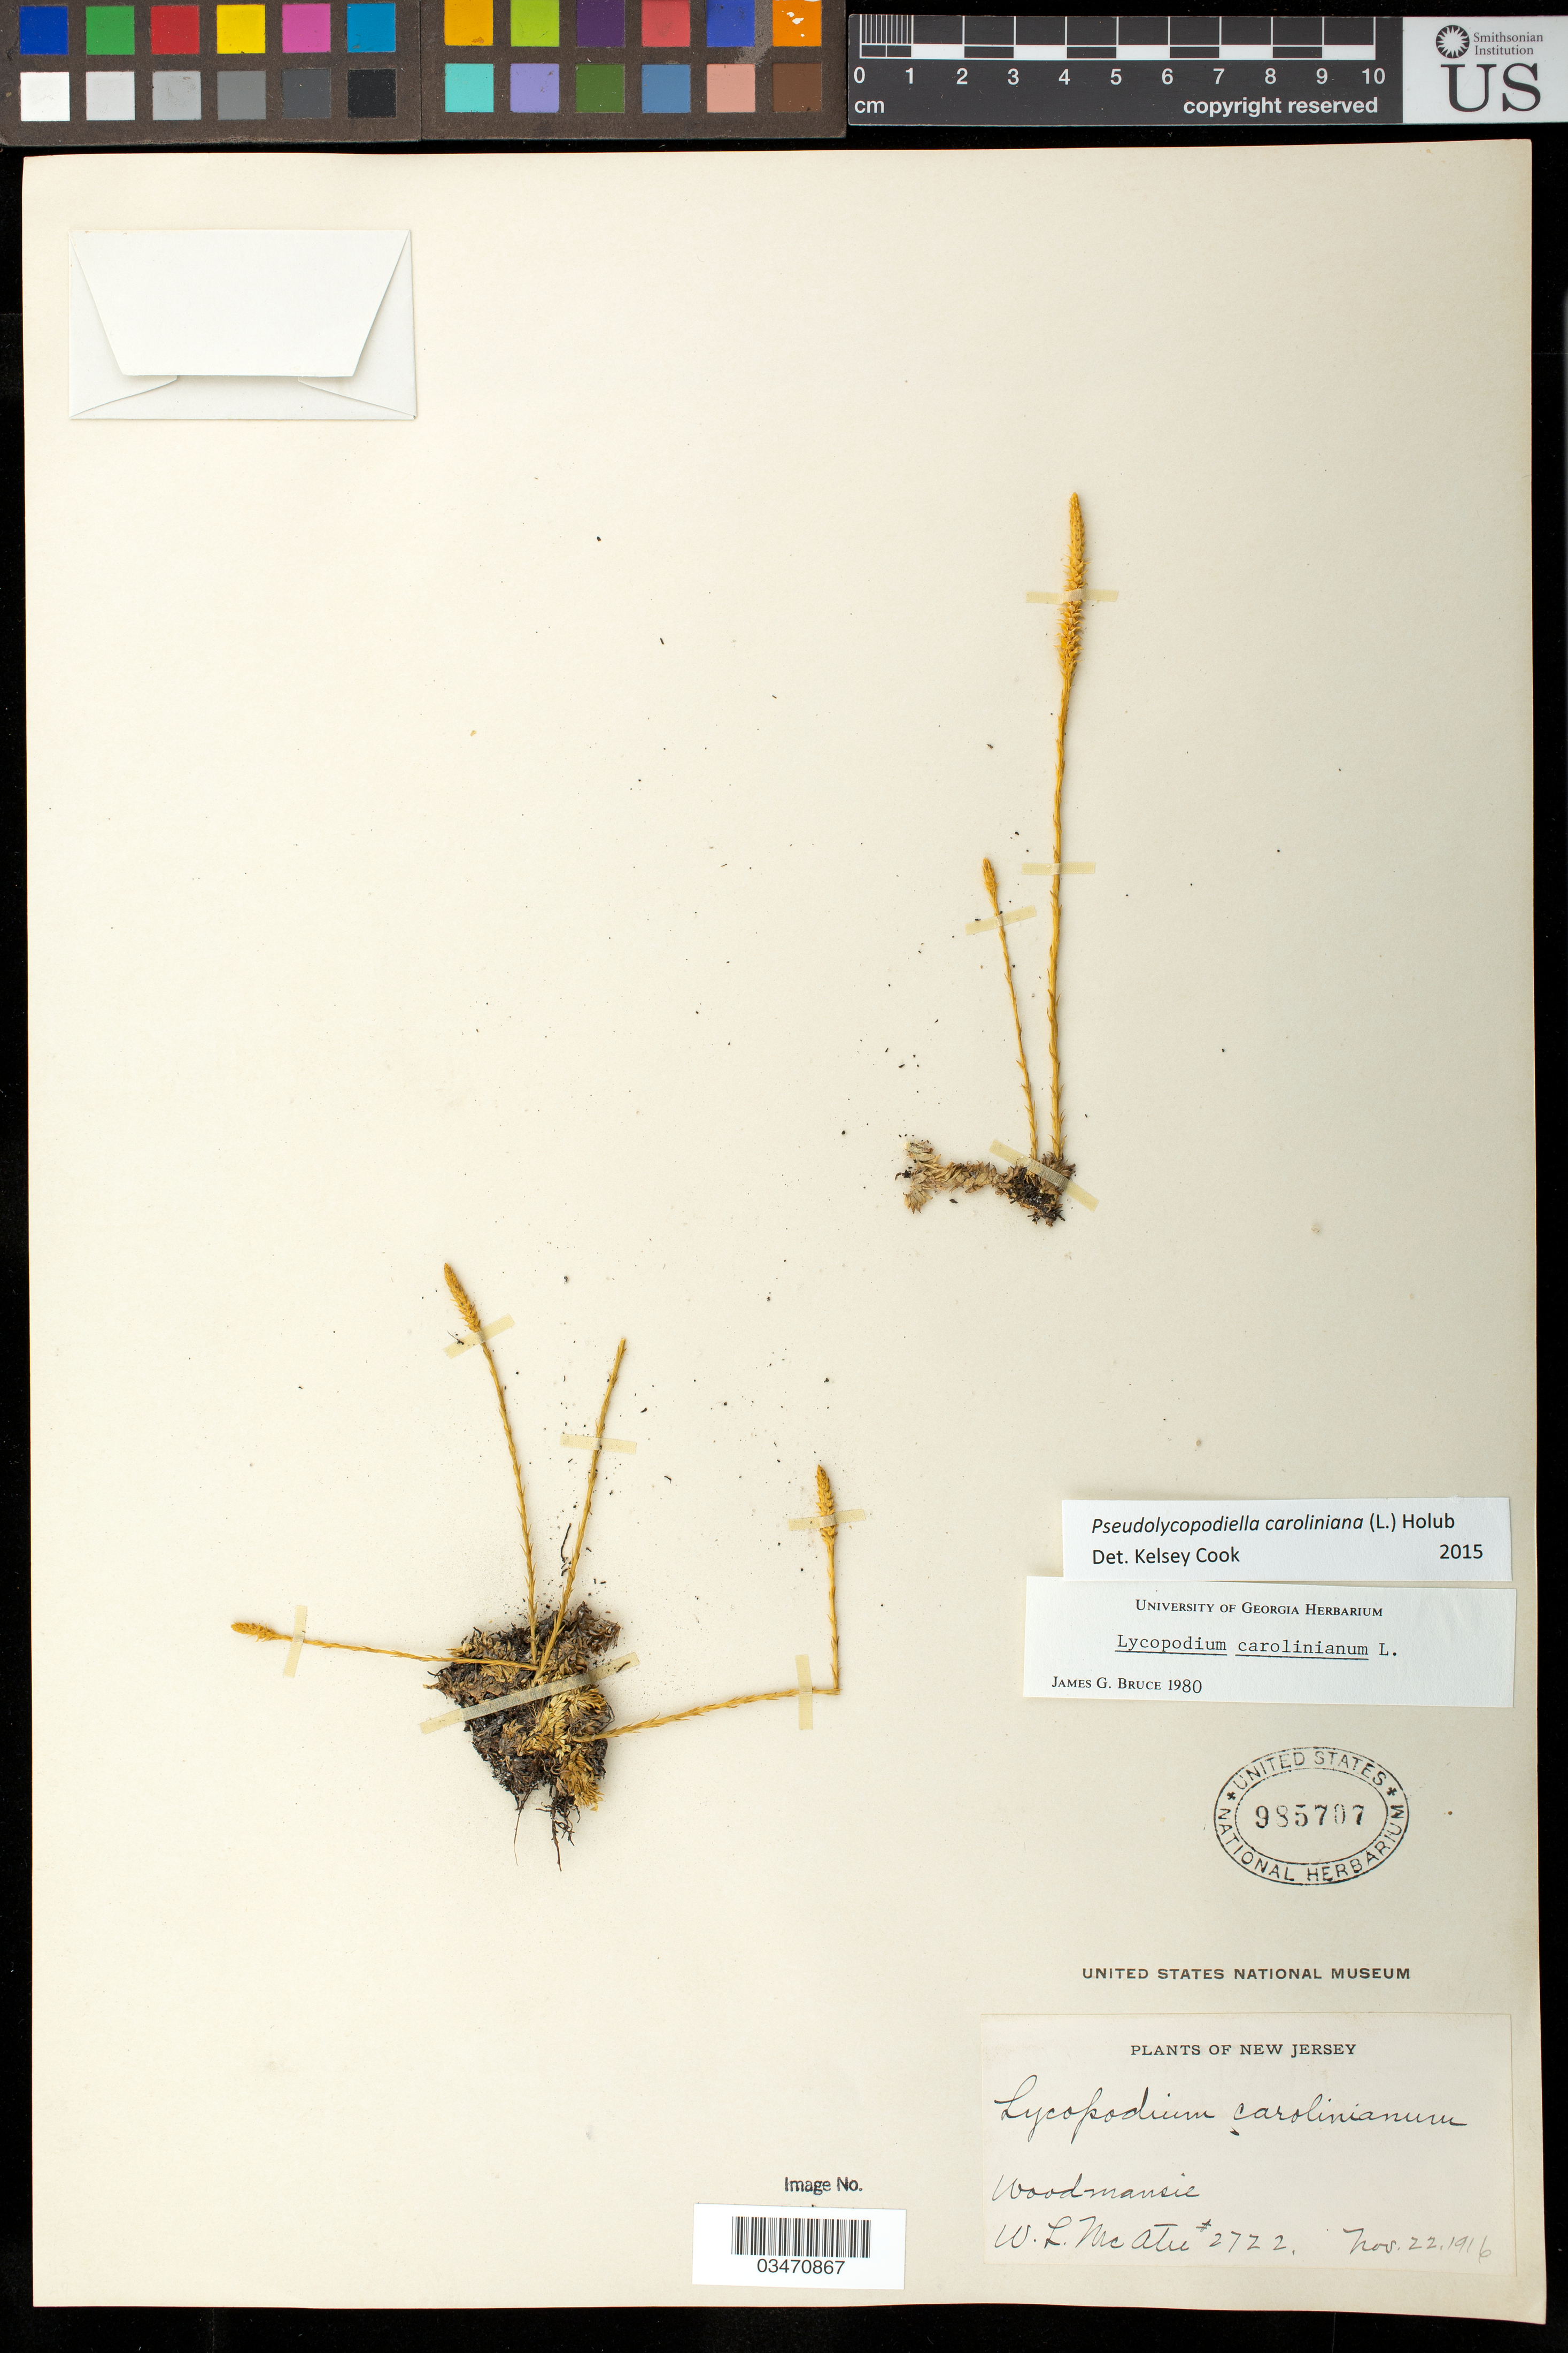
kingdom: Plantae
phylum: Tracheophyta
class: Lycopodiopsida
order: Lycopodiales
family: Lycopodiaceae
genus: Pseudolycopodiella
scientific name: Pseudolycopodiella caroliniana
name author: (L.) Holub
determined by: Cook, K.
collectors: W. McAtu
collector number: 27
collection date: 1916-11-22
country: United States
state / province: New Jersey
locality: Woodmansie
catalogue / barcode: US 985707